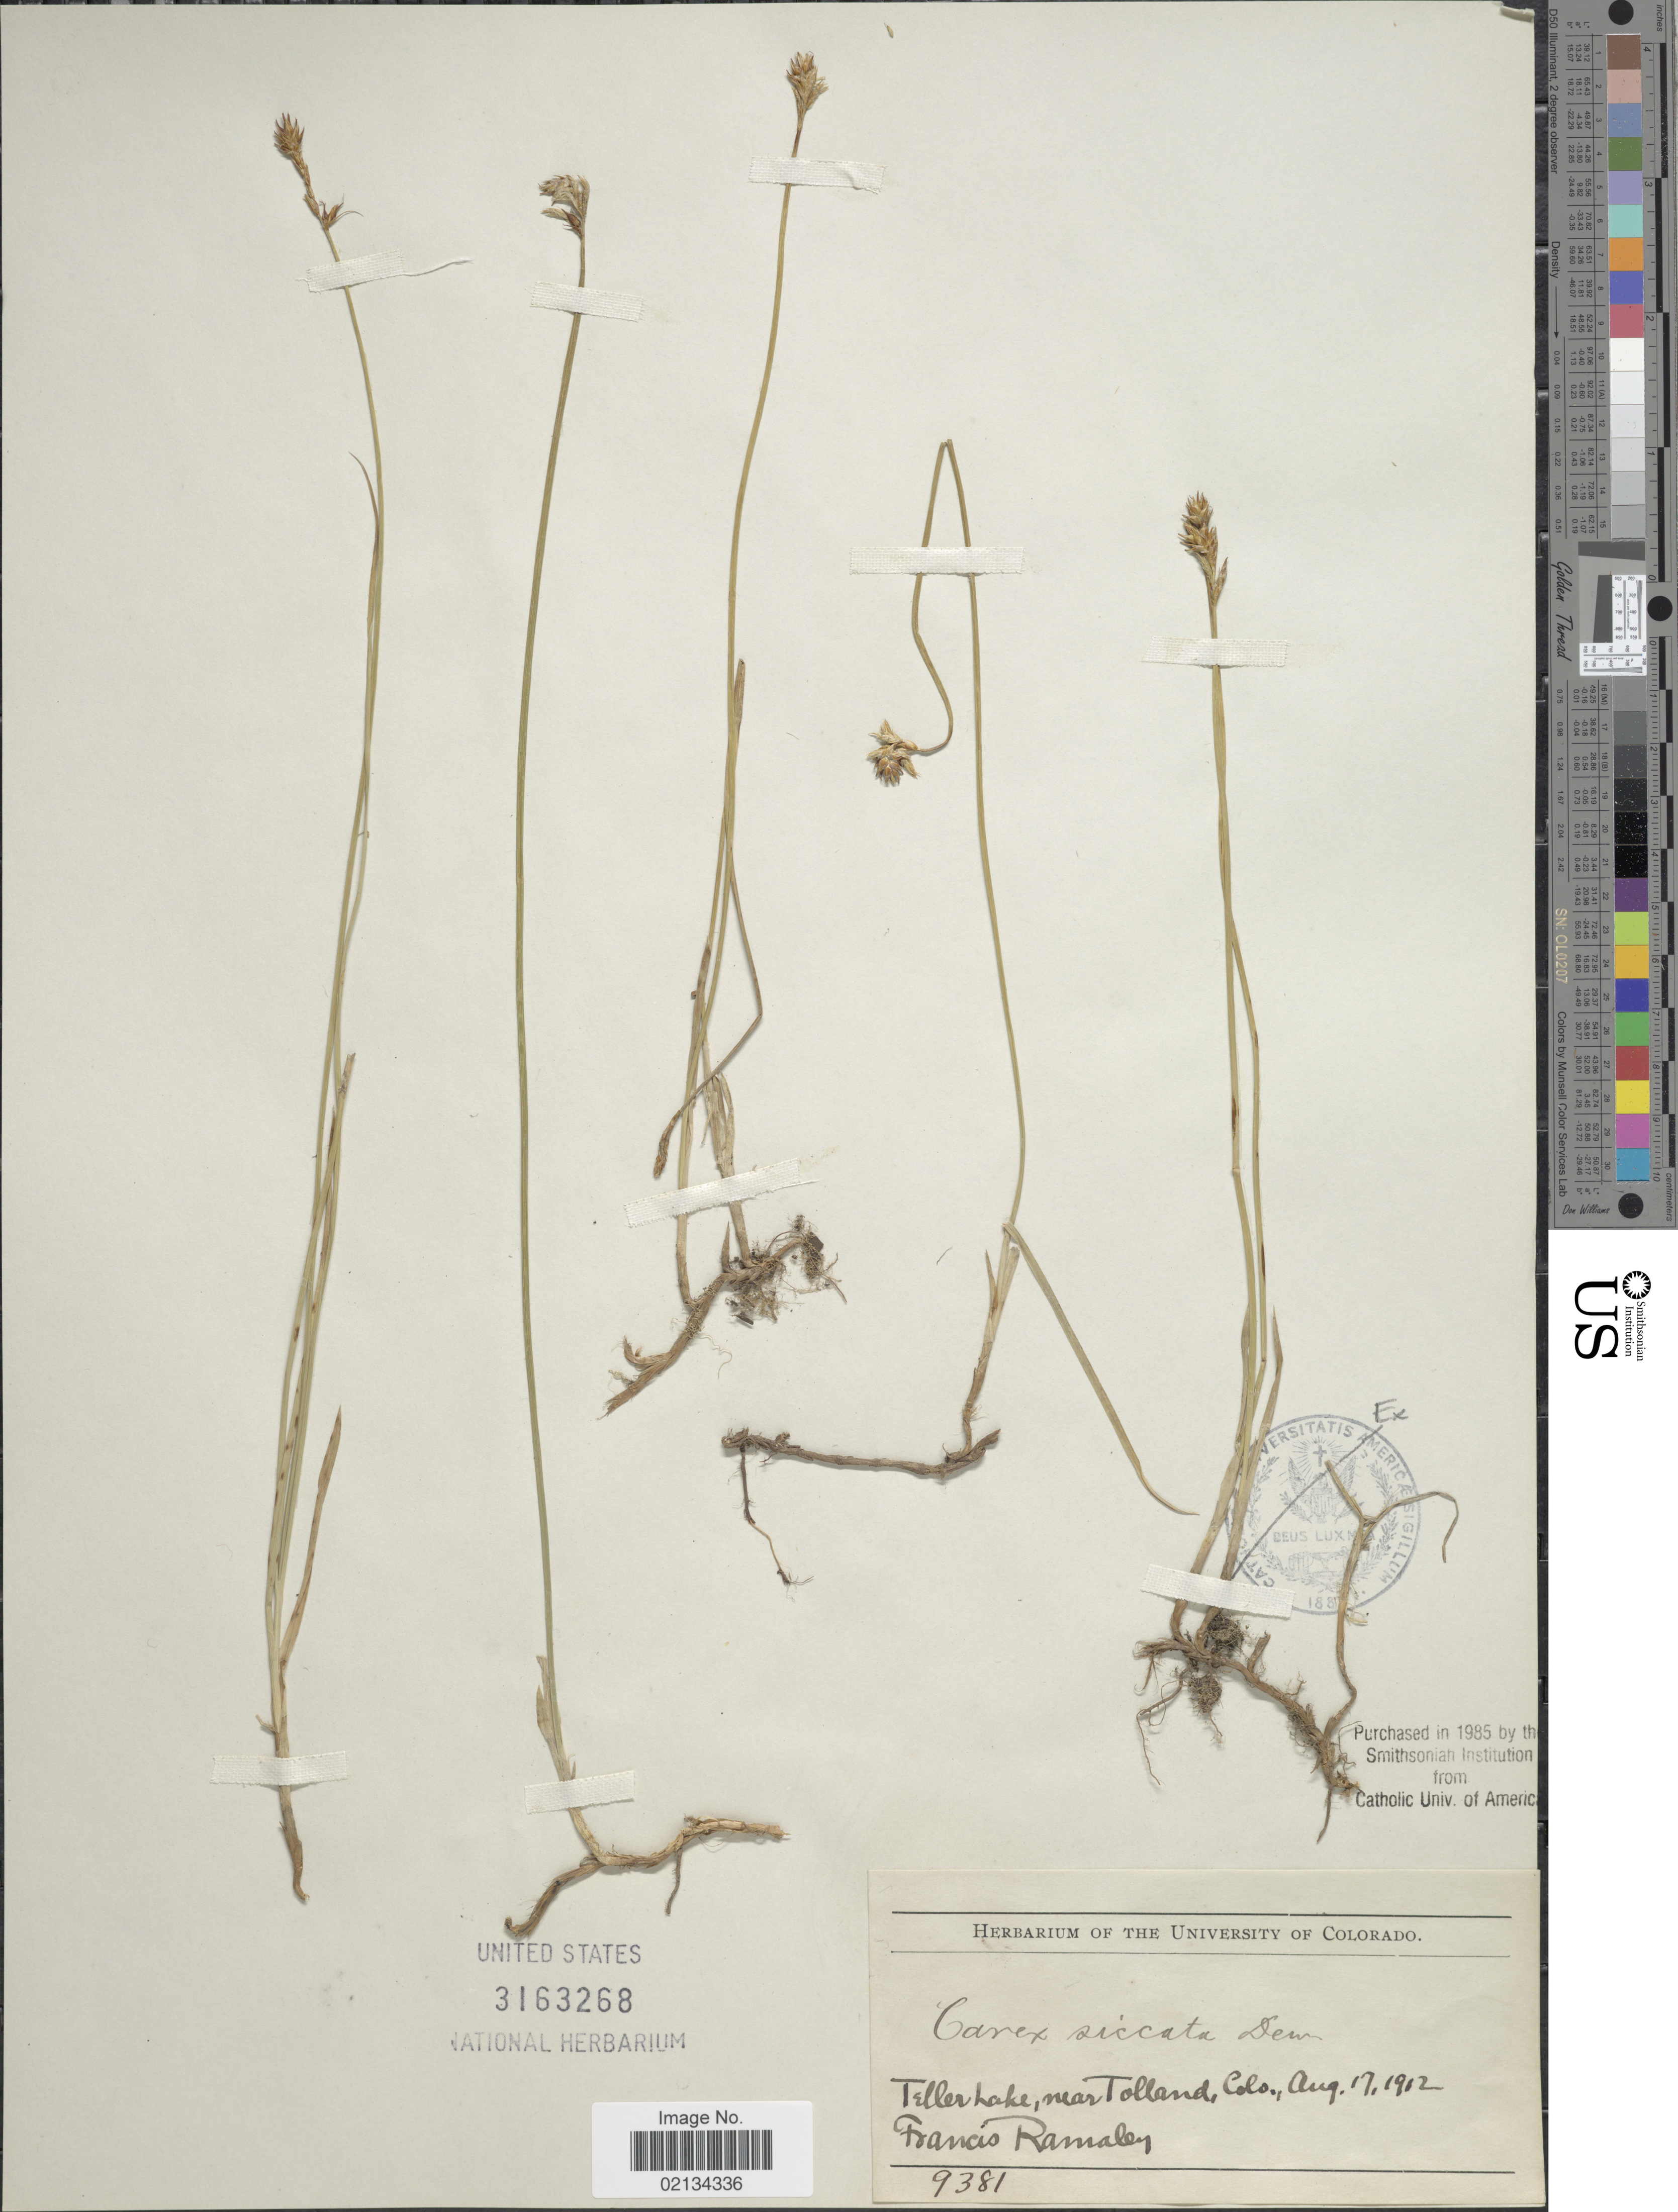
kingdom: Plantae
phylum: Tracheophyta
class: Liliopsida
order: Poales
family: Cyperaceae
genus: Carex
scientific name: Carex siccata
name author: Dewey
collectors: F. Ramaley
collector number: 9381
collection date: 1912-08-17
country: United States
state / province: Colorado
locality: Teller Lake, near Tolland.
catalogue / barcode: US 3163268